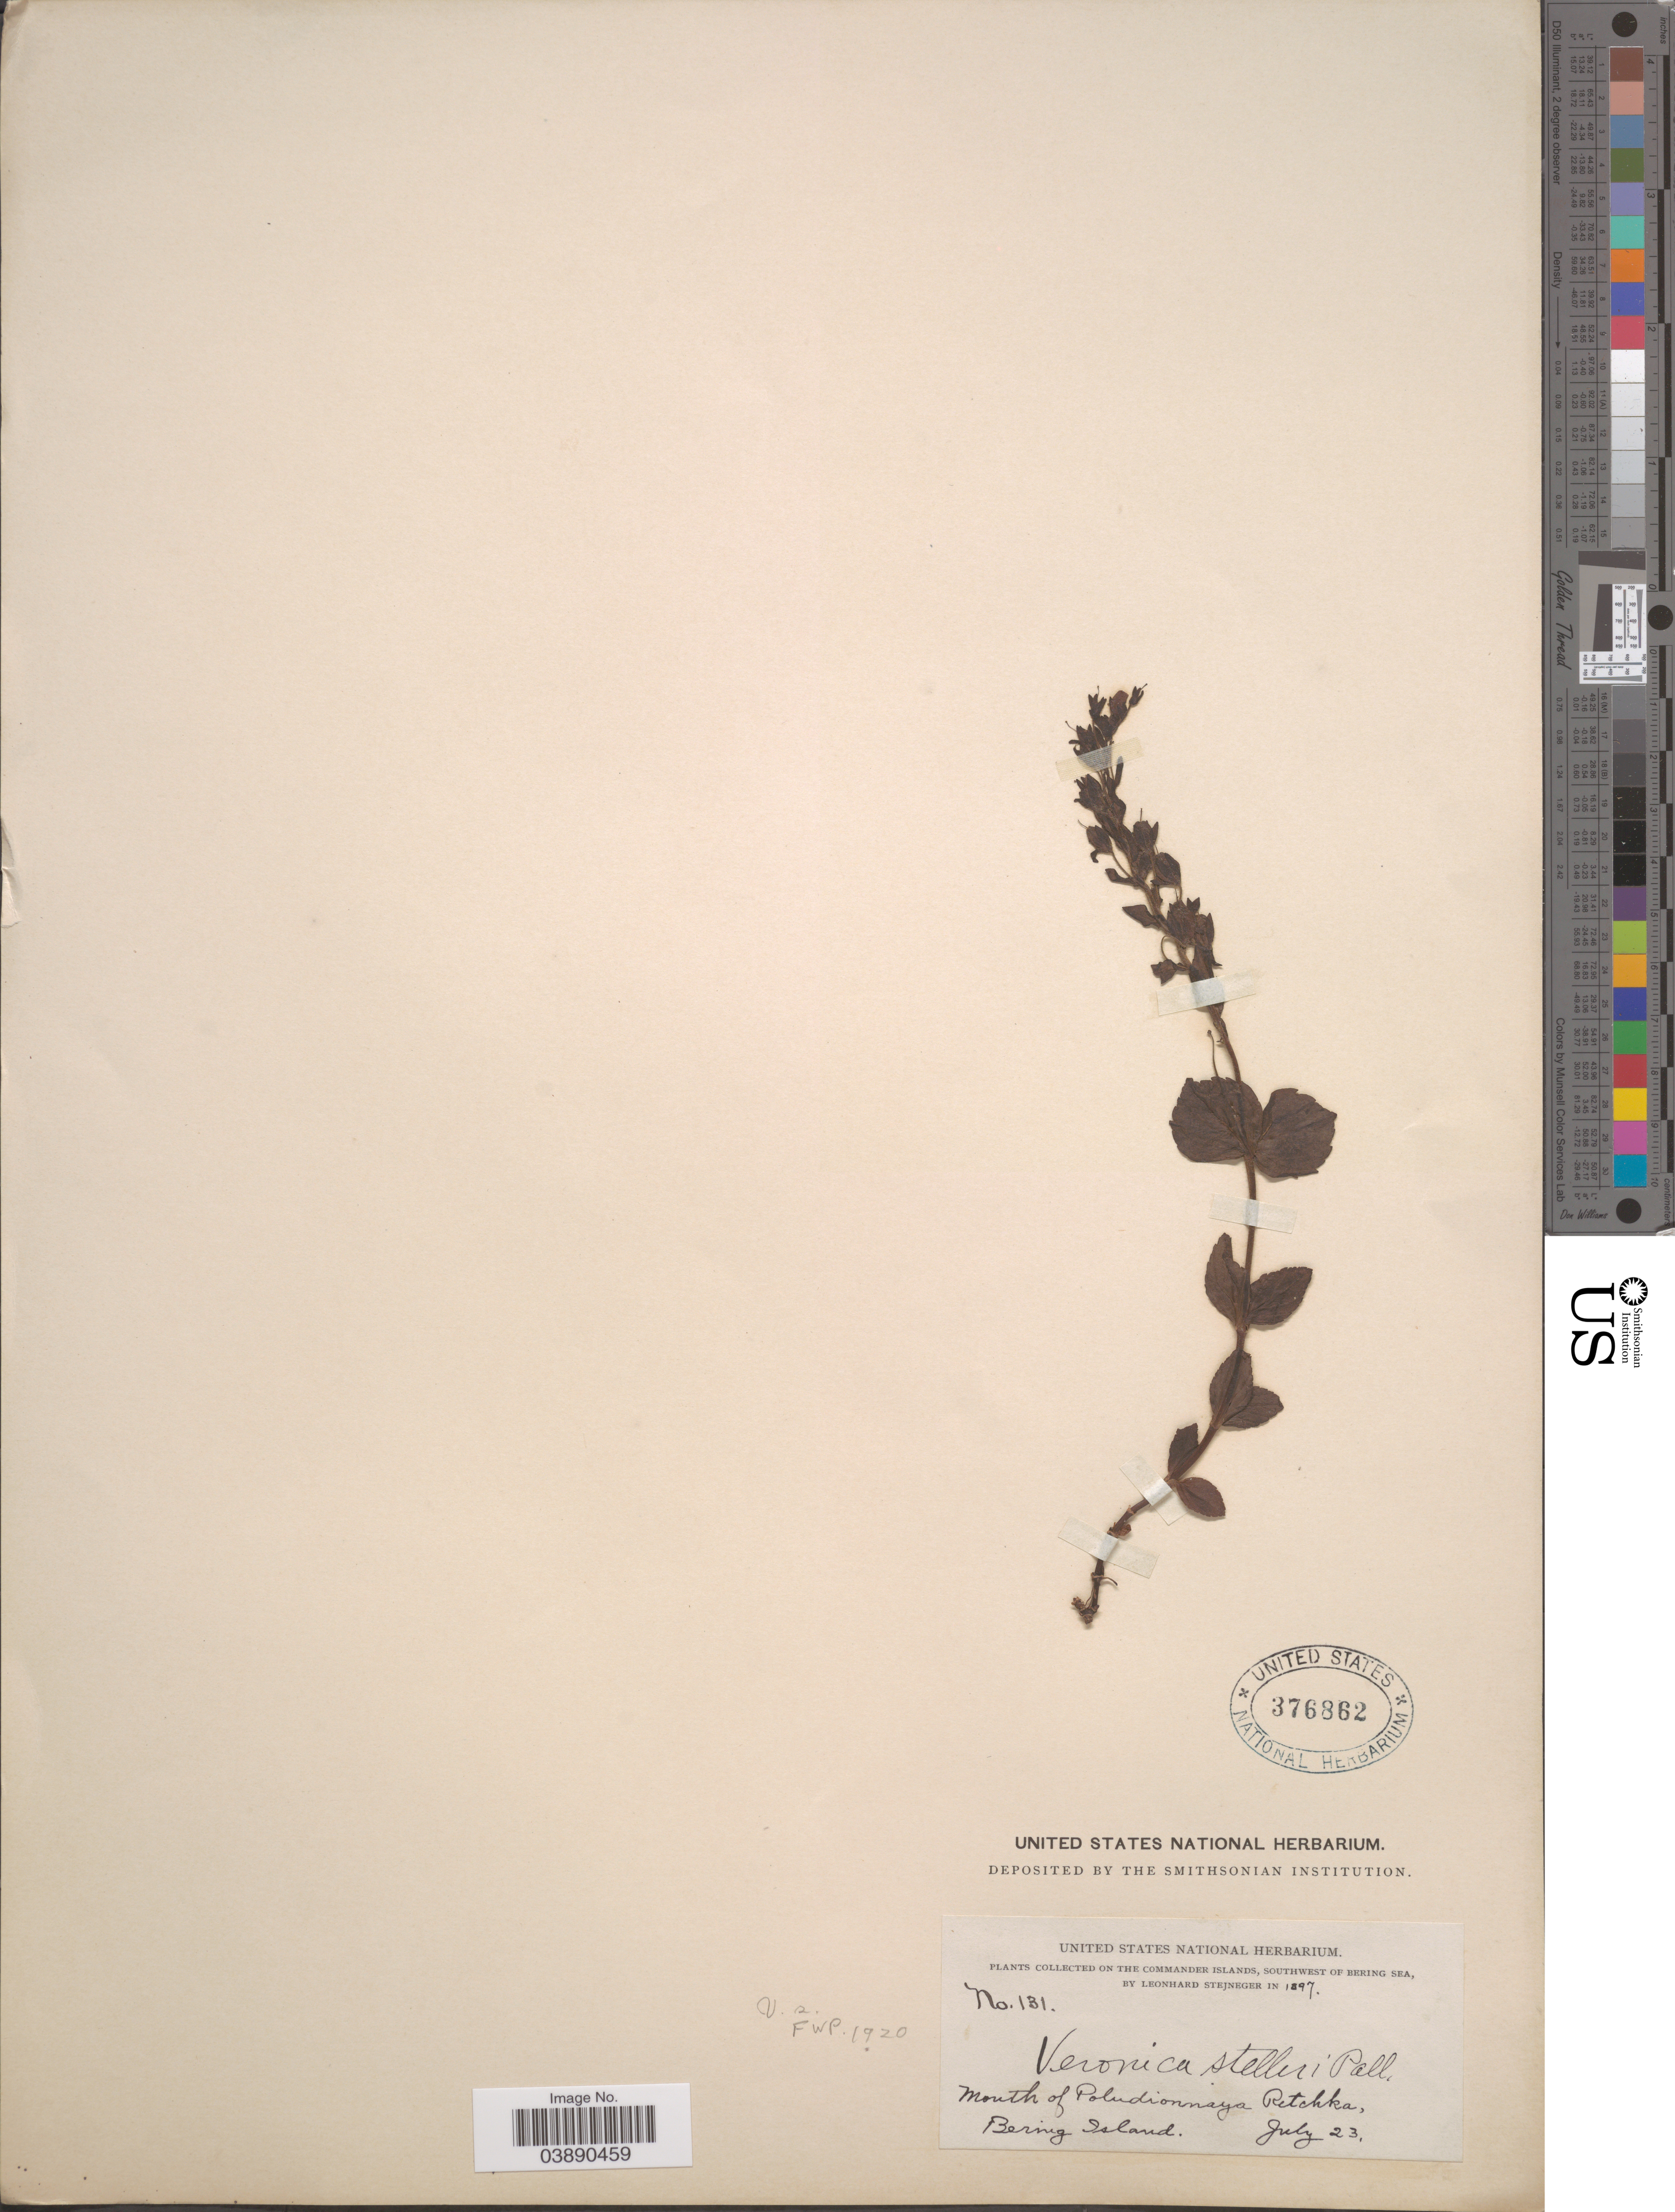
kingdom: Plantae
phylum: Tracheophyta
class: Magnoliopsida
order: Lamiales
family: Plantaginaceae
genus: Veronica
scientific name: Veronica stelleri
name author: Pall.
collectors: L. Stejneger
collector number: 131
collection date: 1897-07-23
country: Russian Federation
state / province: Kamchatka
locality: On the Commander Islands, Southwest of Bering Sea. Mouth of Poludionnaya Retchka, Bering Island.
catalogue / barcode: US 376862